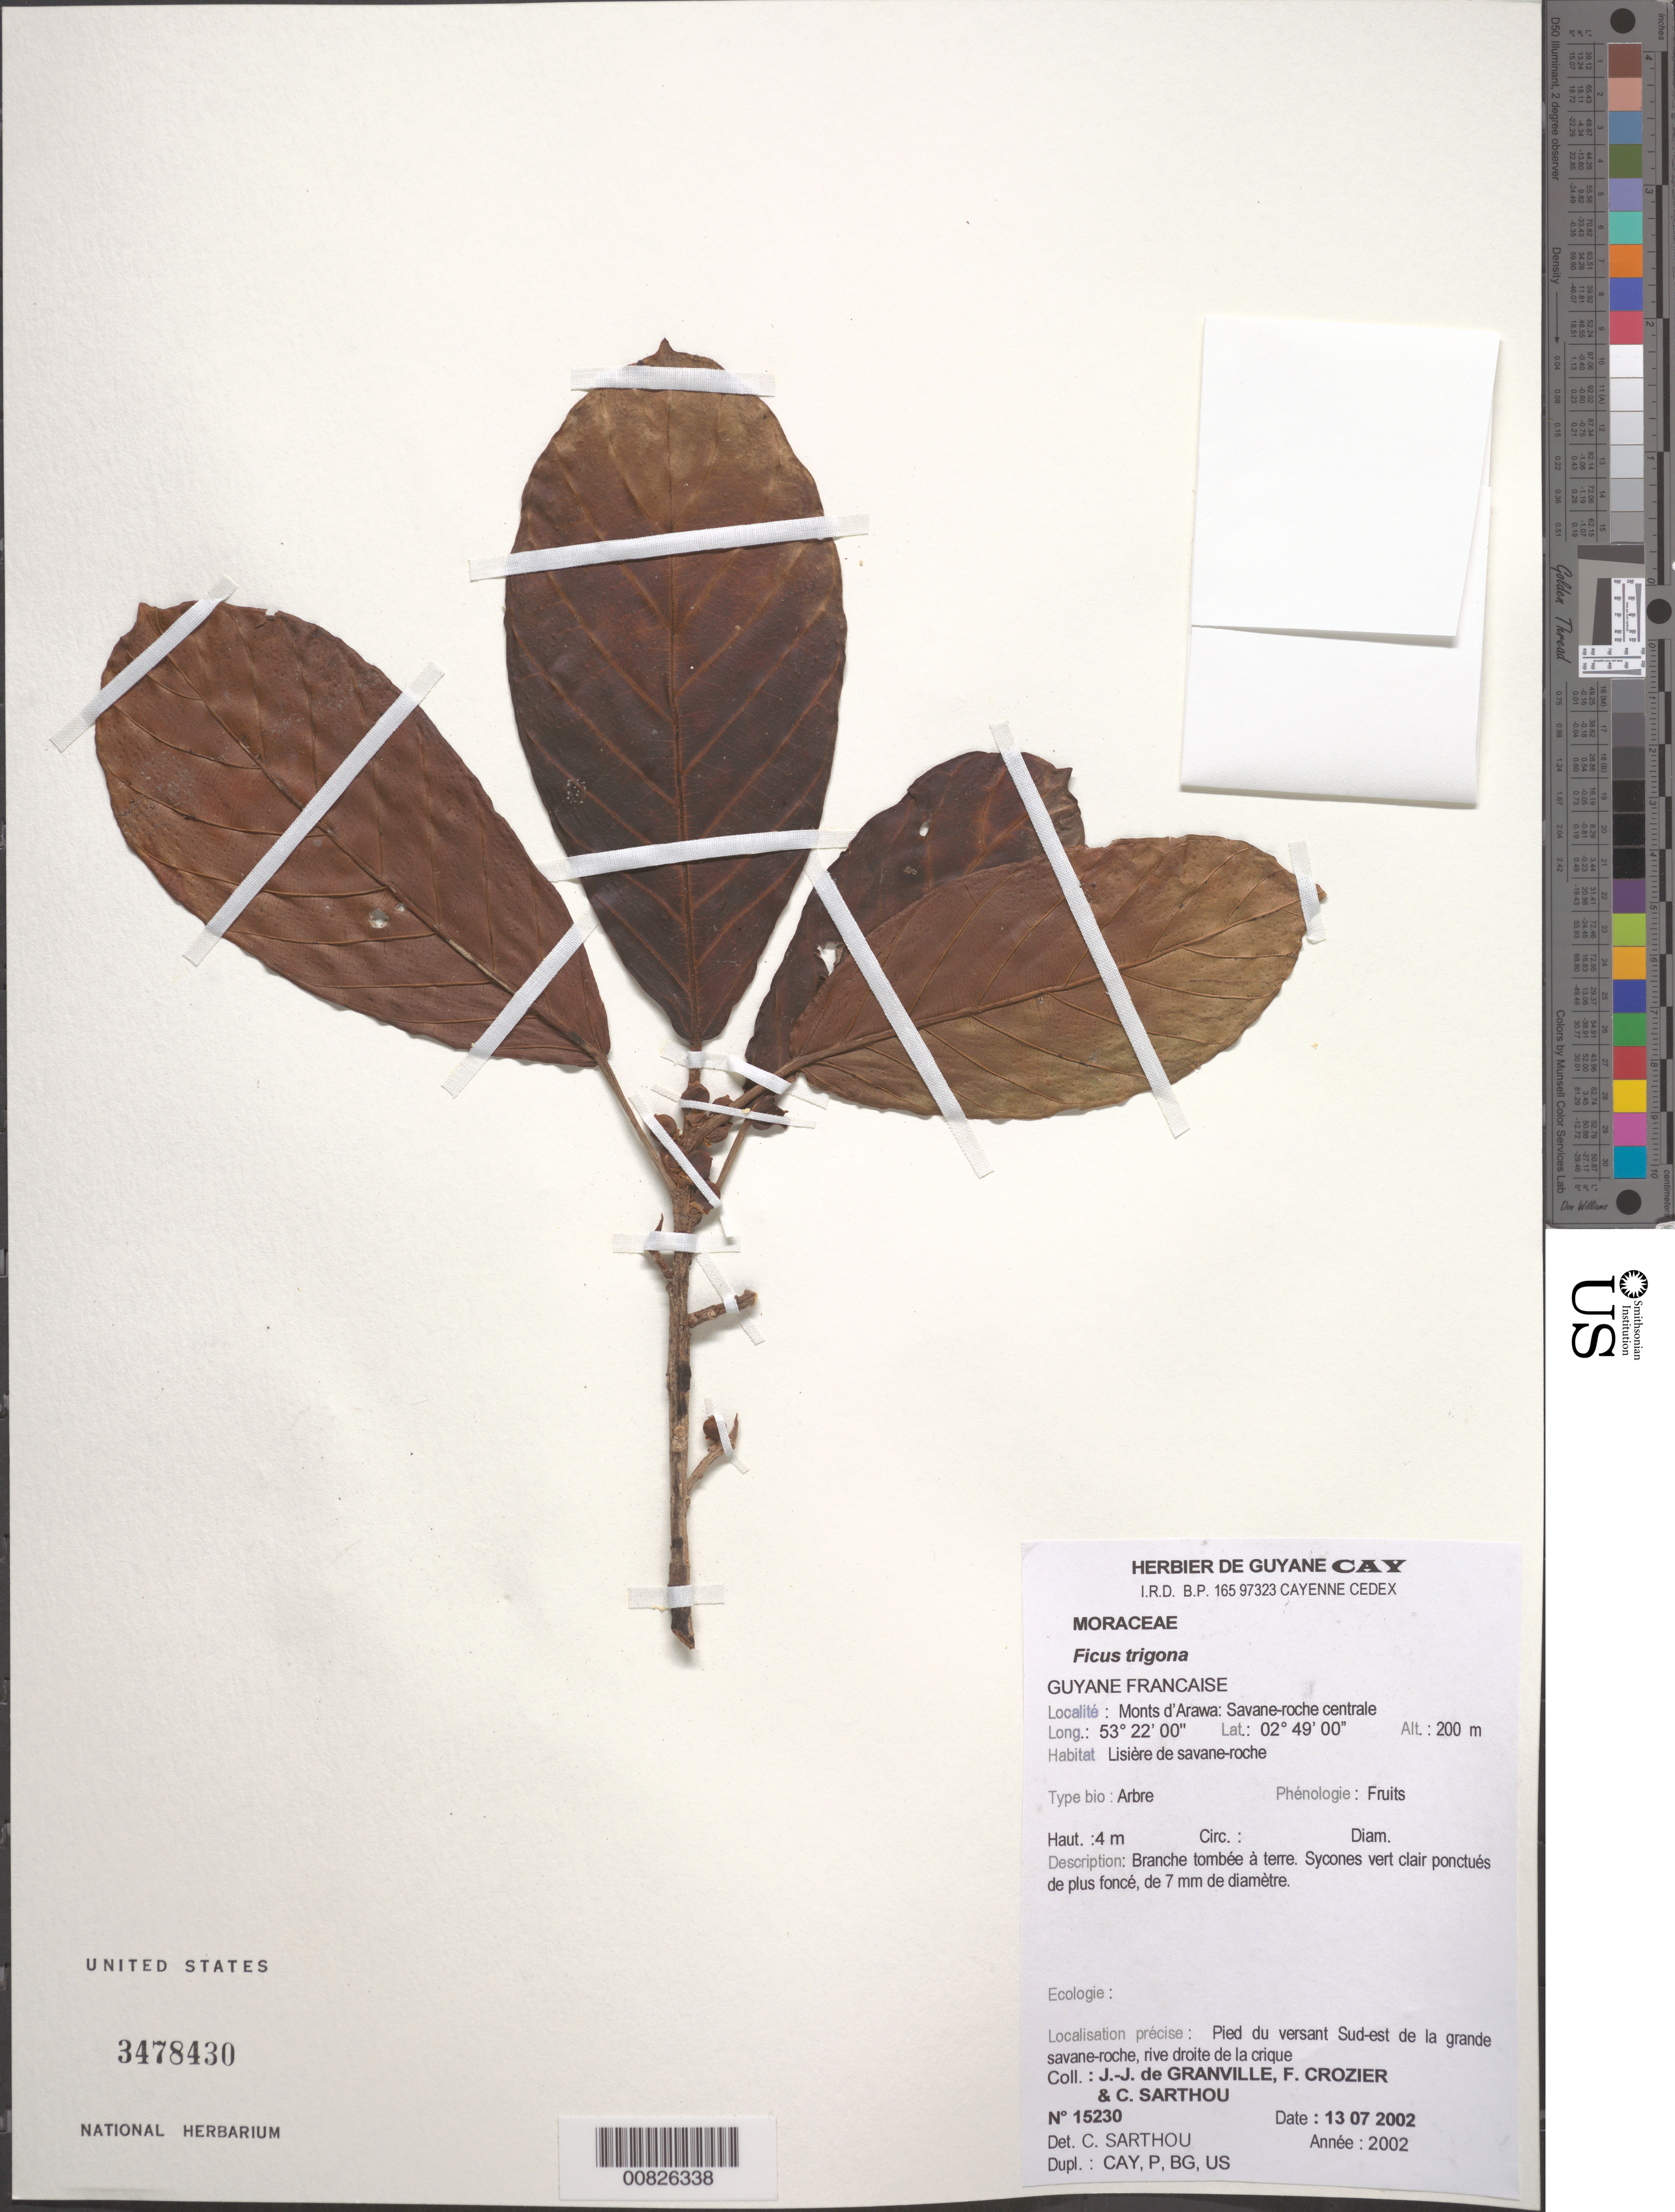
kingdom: Plantae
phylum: Tracheophyta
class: Magnoliopsida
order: Rosales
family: Moraceae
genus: Ficus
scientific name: Ficus trigona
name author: L. f.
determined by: Sarthou, C.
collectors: J.-J. de Granville, F. Crozier & C. Sarthou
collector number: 15230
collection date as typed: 13-Jul-02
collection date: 2002-07-13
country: French Guiana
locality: Monts d'Arawa, zone de la savane-roche centrale, versant sud-est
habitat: Lisière de savane-roche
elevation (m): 200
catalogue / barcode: US 3478430